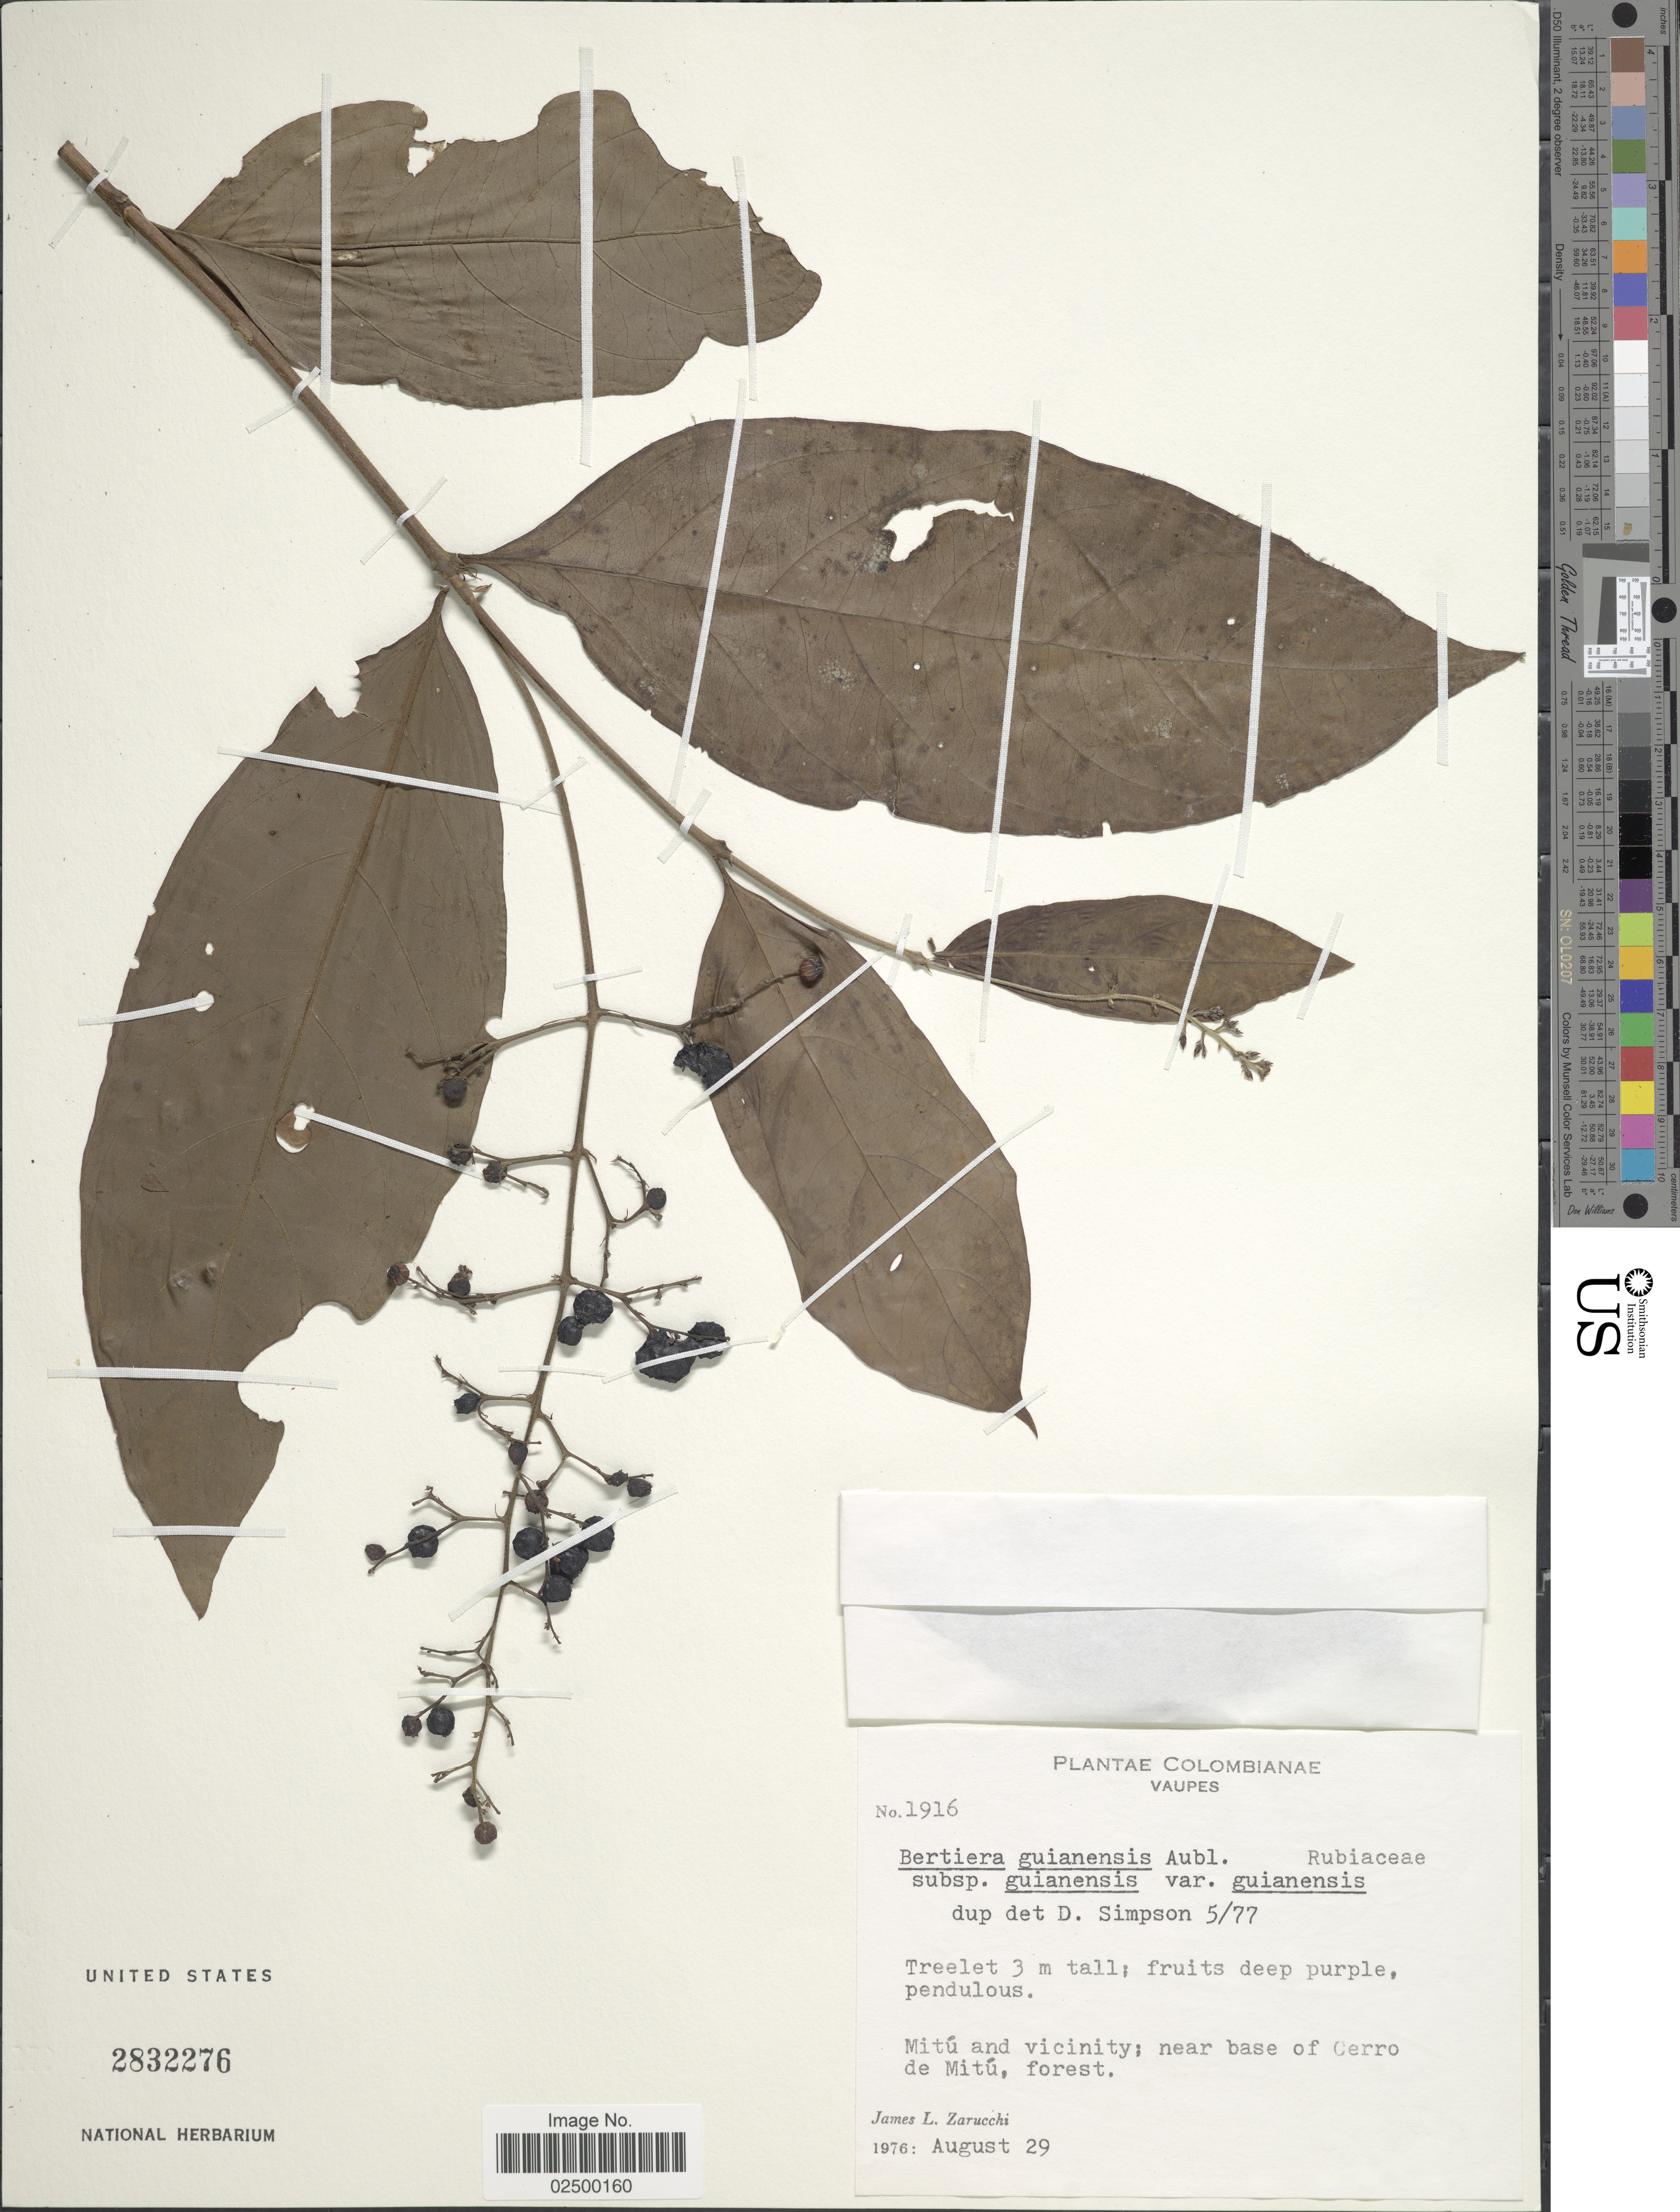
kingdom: Plantae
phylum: Tracheophyta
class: Magnoliopsida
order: Gentianales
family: Rubiaceae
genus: Bertiera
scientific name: Bertiera guianensis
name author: Aubl.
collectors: J. L. Zarucchi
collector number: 1916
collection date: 1976-08-29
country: Colombia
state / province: Vaupés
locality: Mitu and vicinity; near base of Cerro de Mitu, forest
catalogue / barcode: US 2832276